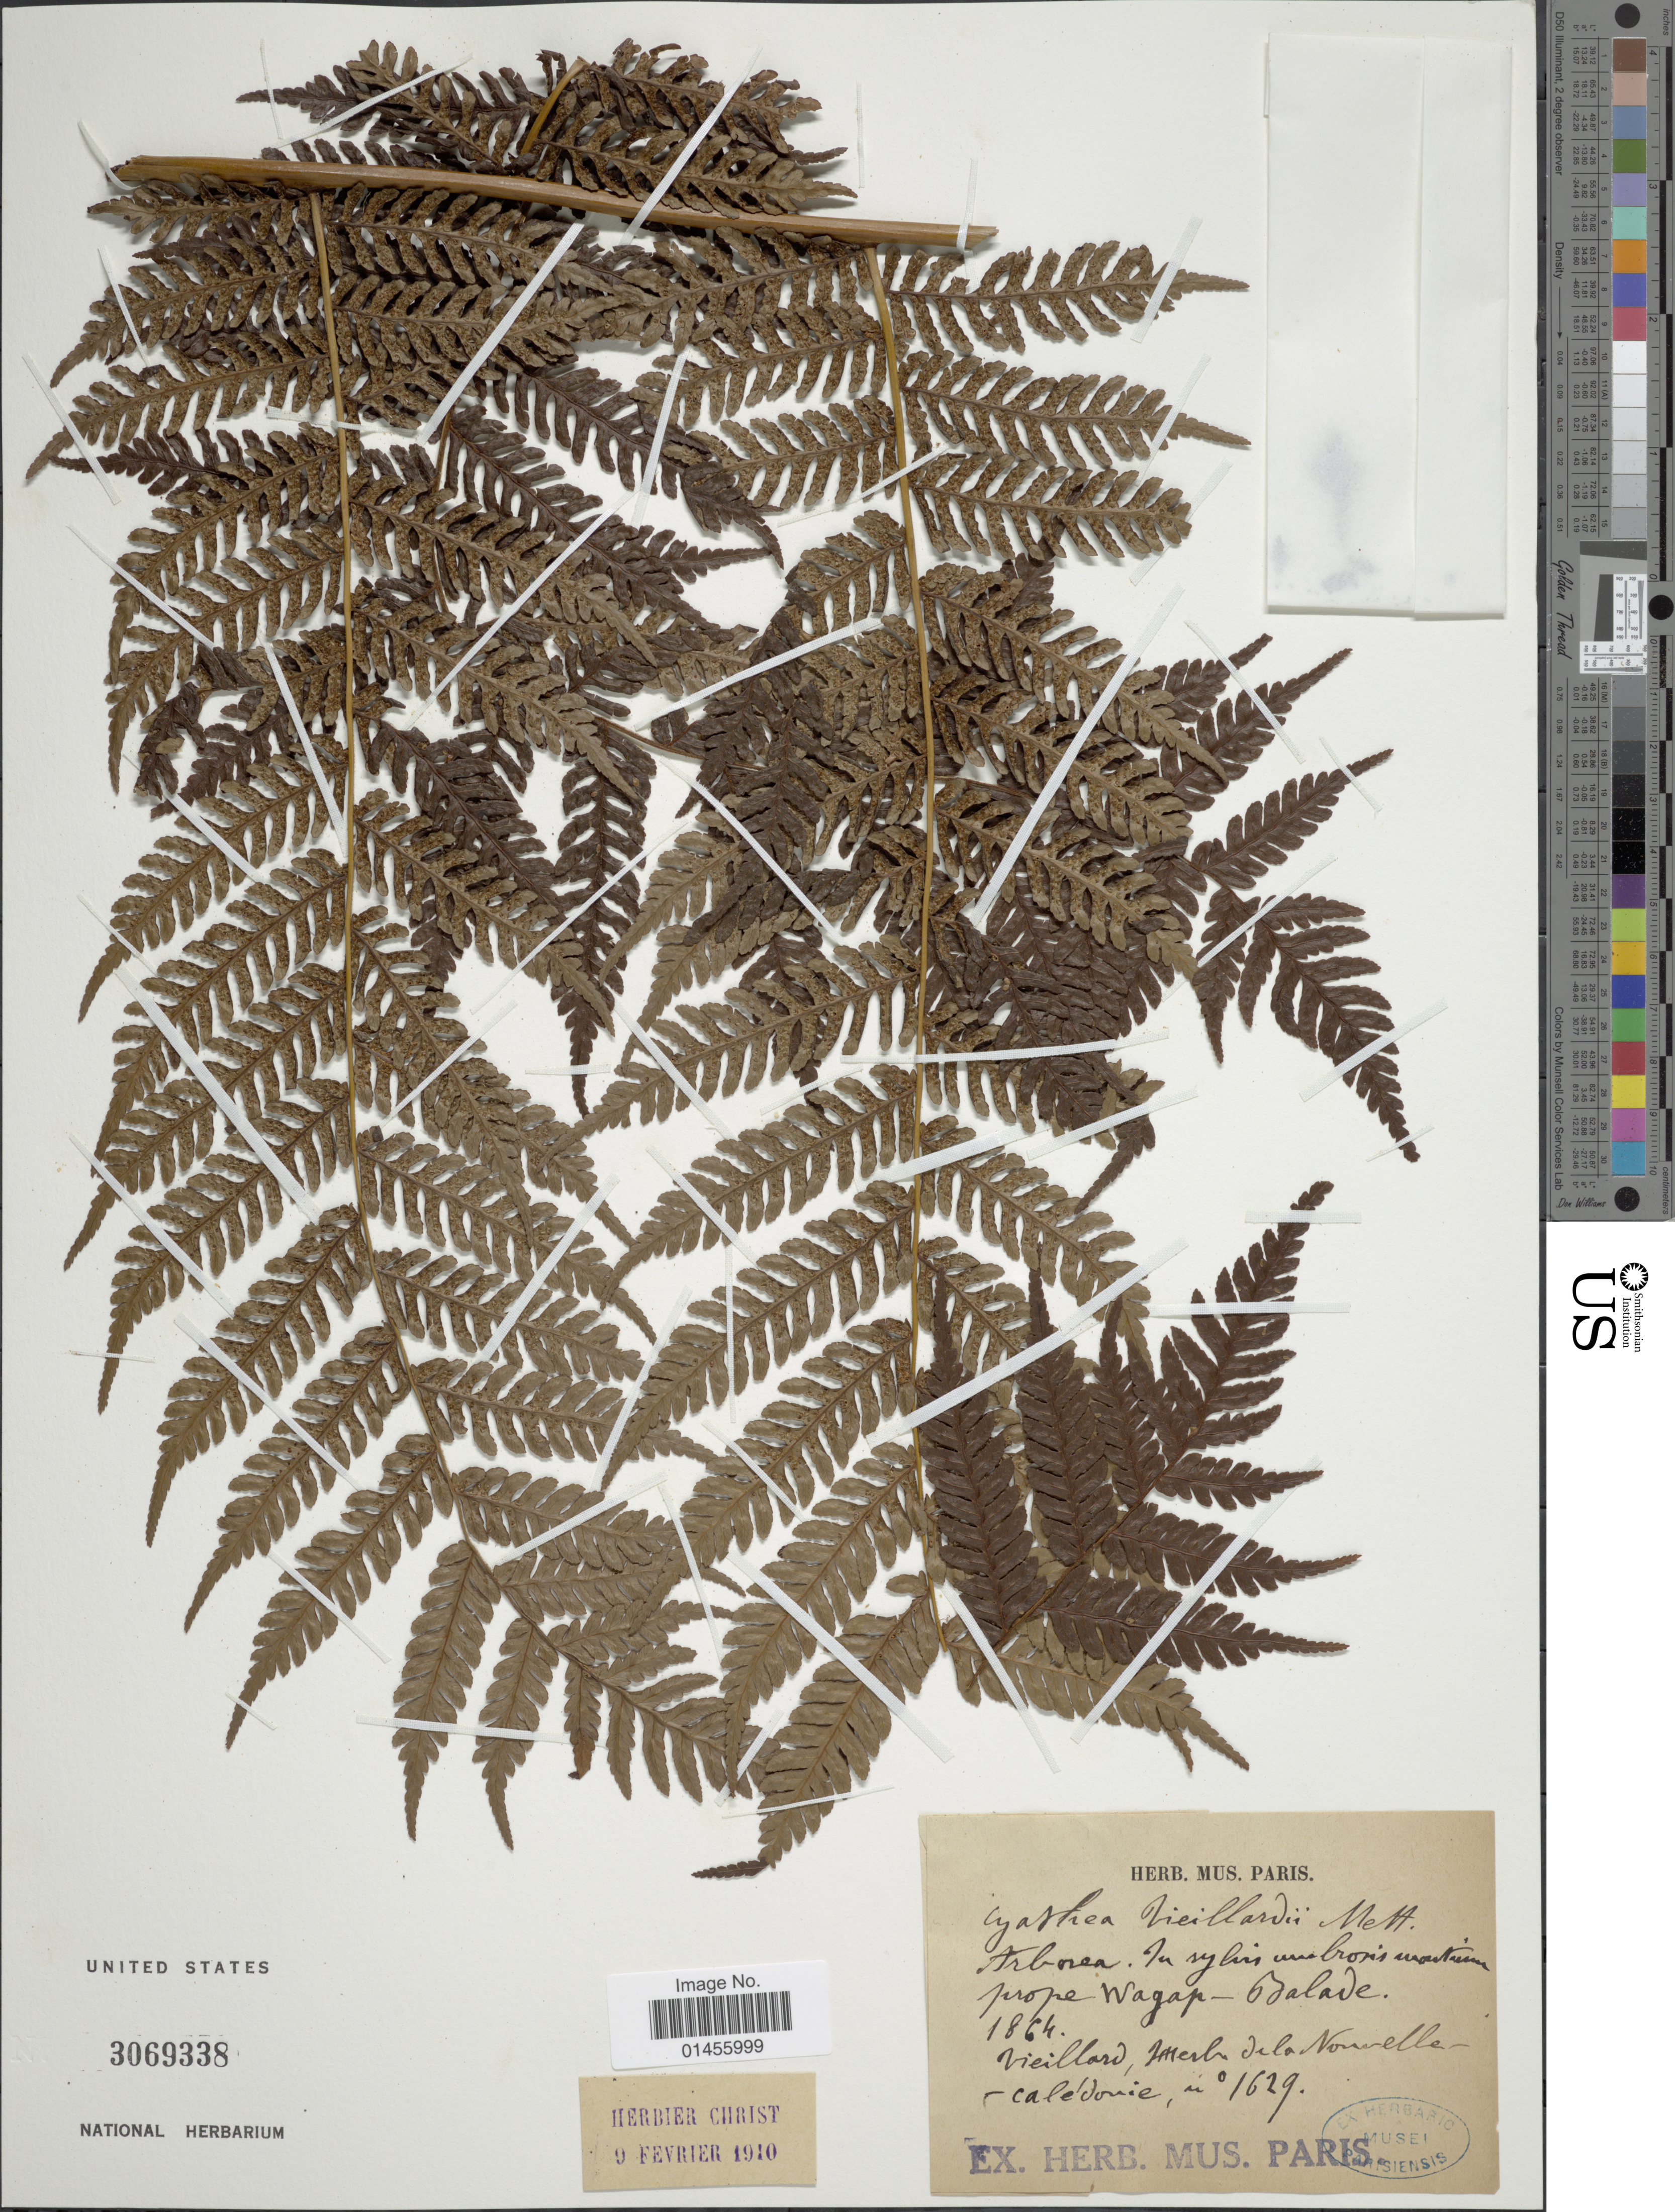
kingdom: Plantae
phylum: Tracheophyta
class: Polypodiopsida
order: Cyatheales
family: Cyatheaceae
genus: Alsophila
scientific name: Alsophila vieilliardii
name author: (Mett.) R.M. Tryon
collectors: ex herb. Mus. Paris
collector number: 1629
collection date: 1864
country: New Caledonia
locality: In sylvis uribos Mountain prope Wagap-Odalave. Vieillard [interpreted]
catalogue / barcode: US 3069338